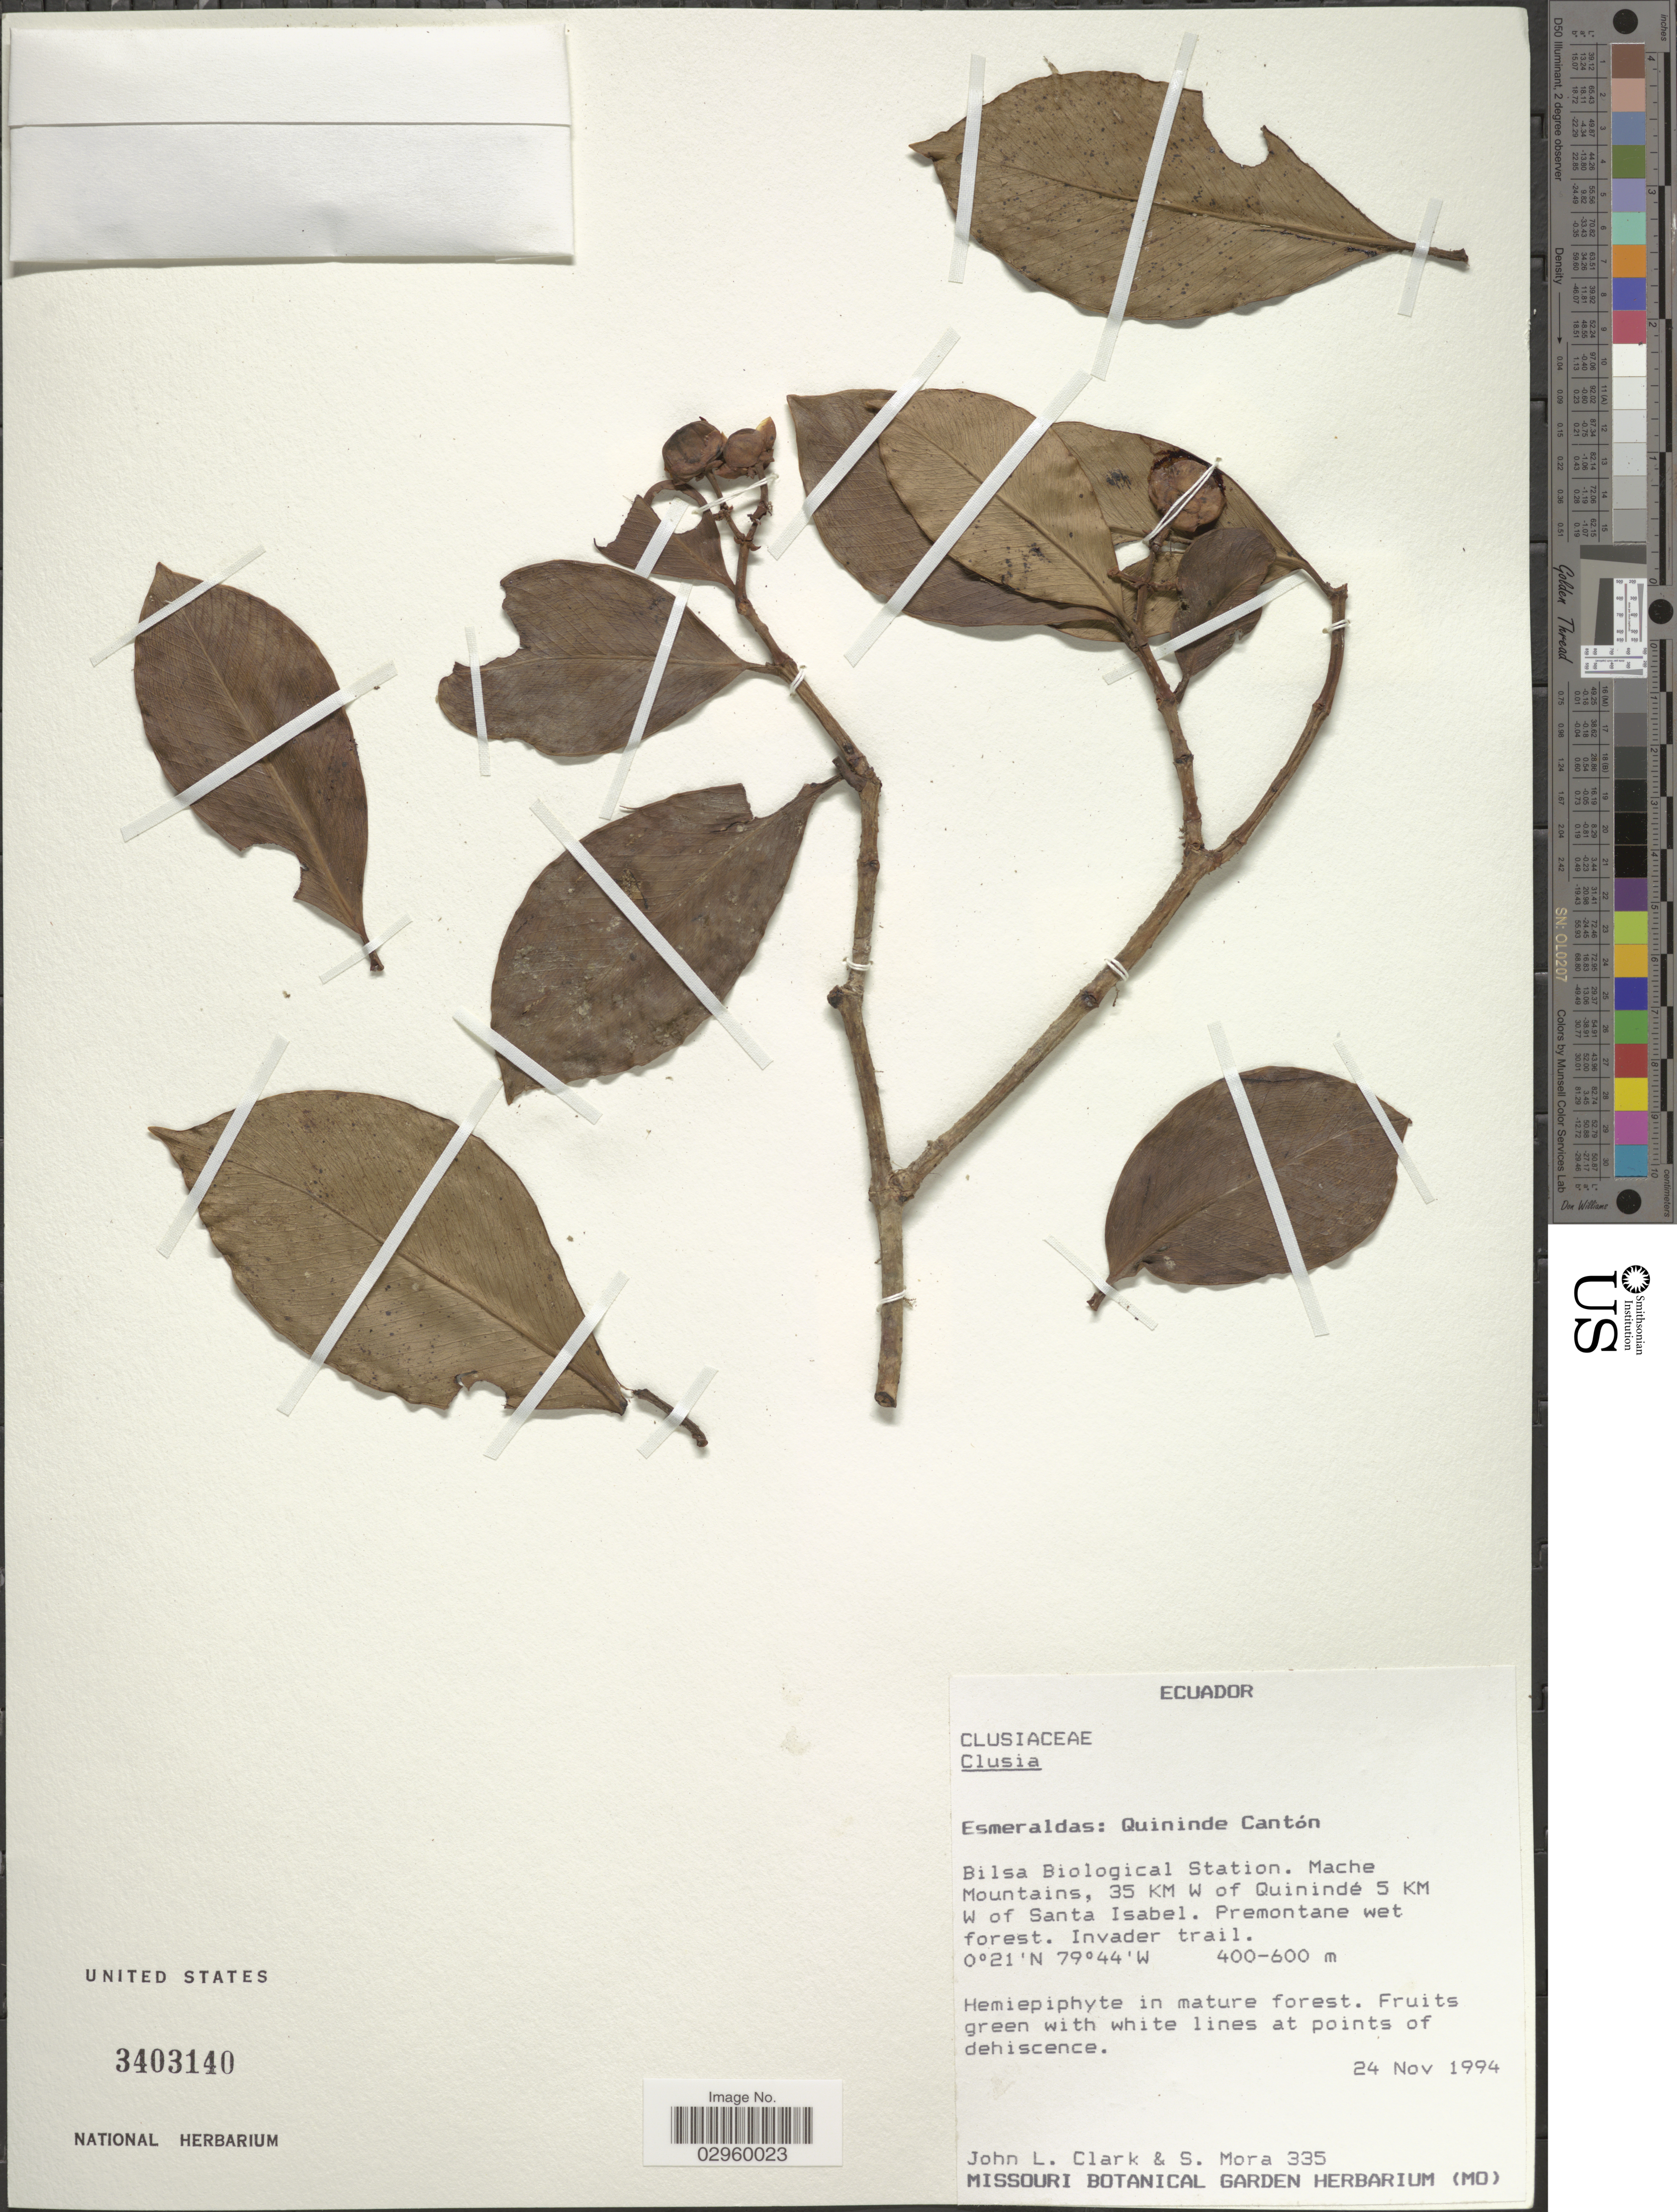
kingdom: Plantae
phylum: Tracheophyta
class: Magnoliopsida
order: Malpighiales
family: Clusiaceae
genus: Clusia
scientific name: Clusia sp.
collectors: J. L. Clark & S. Mora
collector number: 335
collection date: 1994-11-24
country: Ecuador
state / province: Esmeraldas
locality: Quininde Cantón, Bilsa Biological Station, Mache Mountains, 35 Km W of Quininde 5 Km W of Santa Isabel.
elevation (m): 400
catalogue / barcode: US 3403140